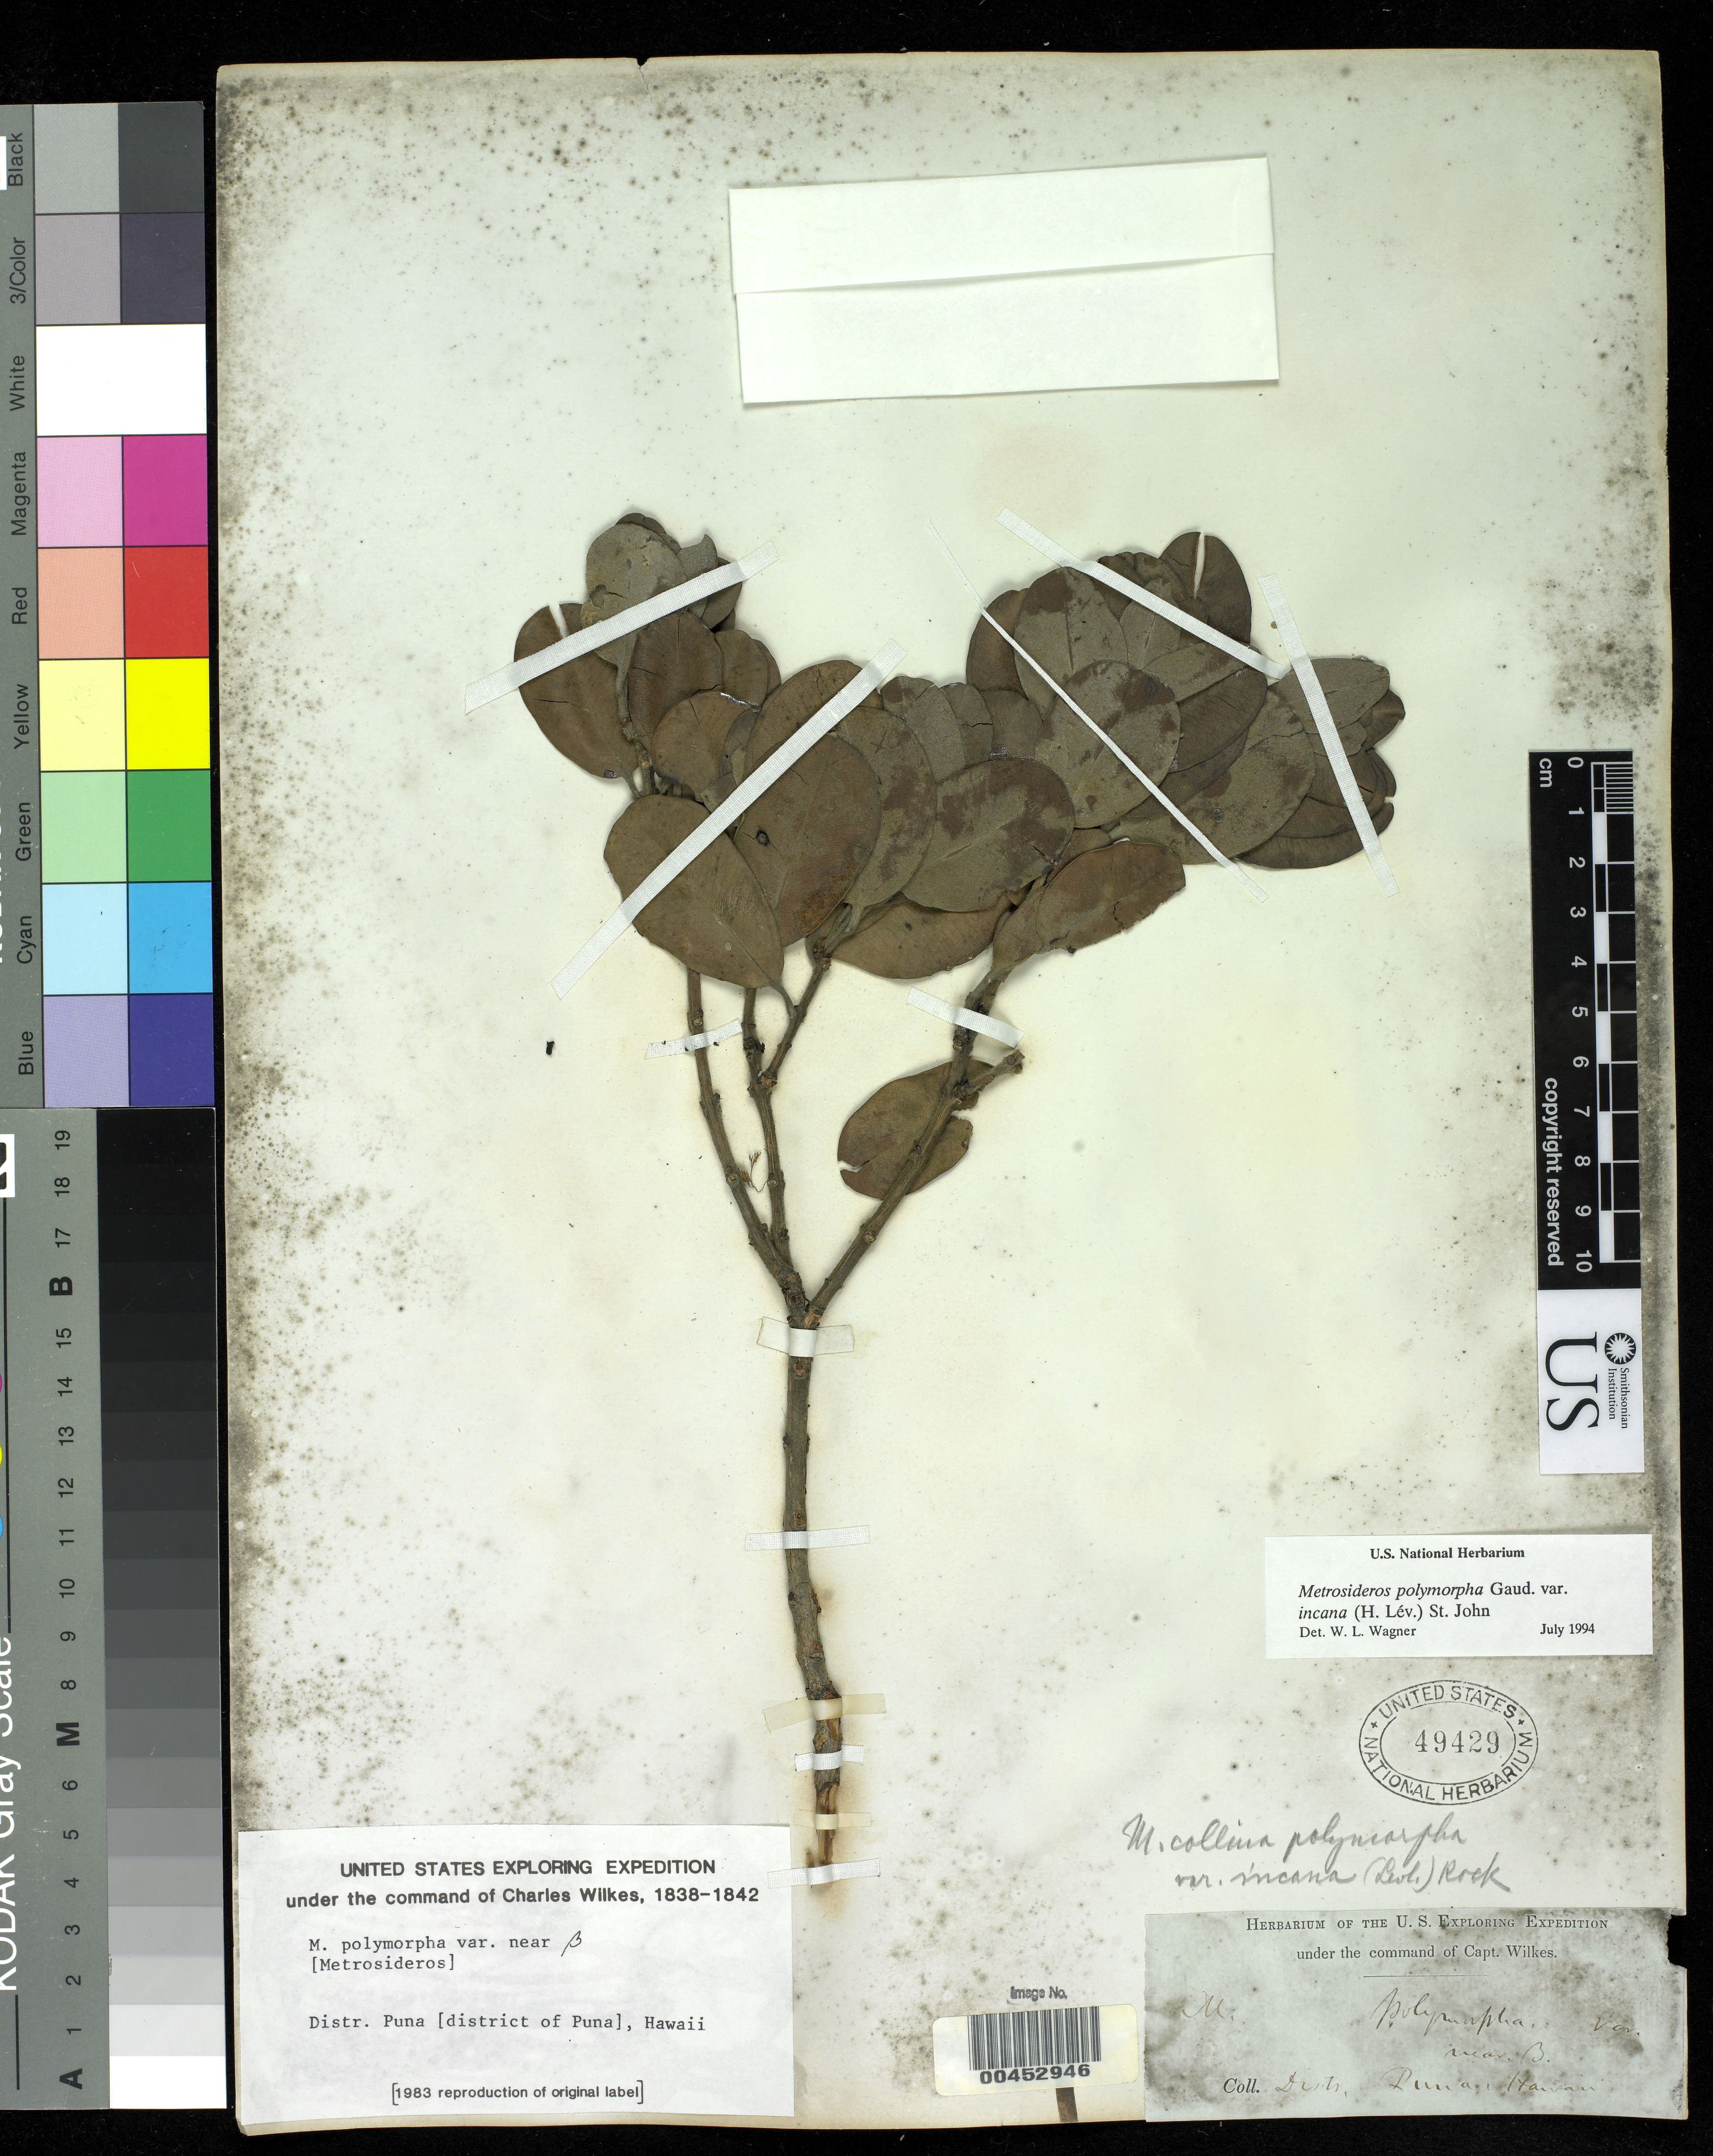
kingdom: Plantae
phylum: Tracheophyta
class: Magnoliopsida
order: Myrtales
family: Myrtaceae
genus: Metrosideros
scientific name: Metrosideros polymorpha var. incana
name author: H. St. John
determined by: Wagner, W. L., (BOT), Smithsonian Institution - National Museum of Natural History (UNITED STATES)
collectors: Wilkes Explor. Exped.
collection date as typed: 1838 to -- --- 1842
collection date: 1838/1842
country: United States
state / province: Hawaii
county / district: Hawaii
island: Hawaii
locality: Dist of Puna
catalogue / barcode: US 49429